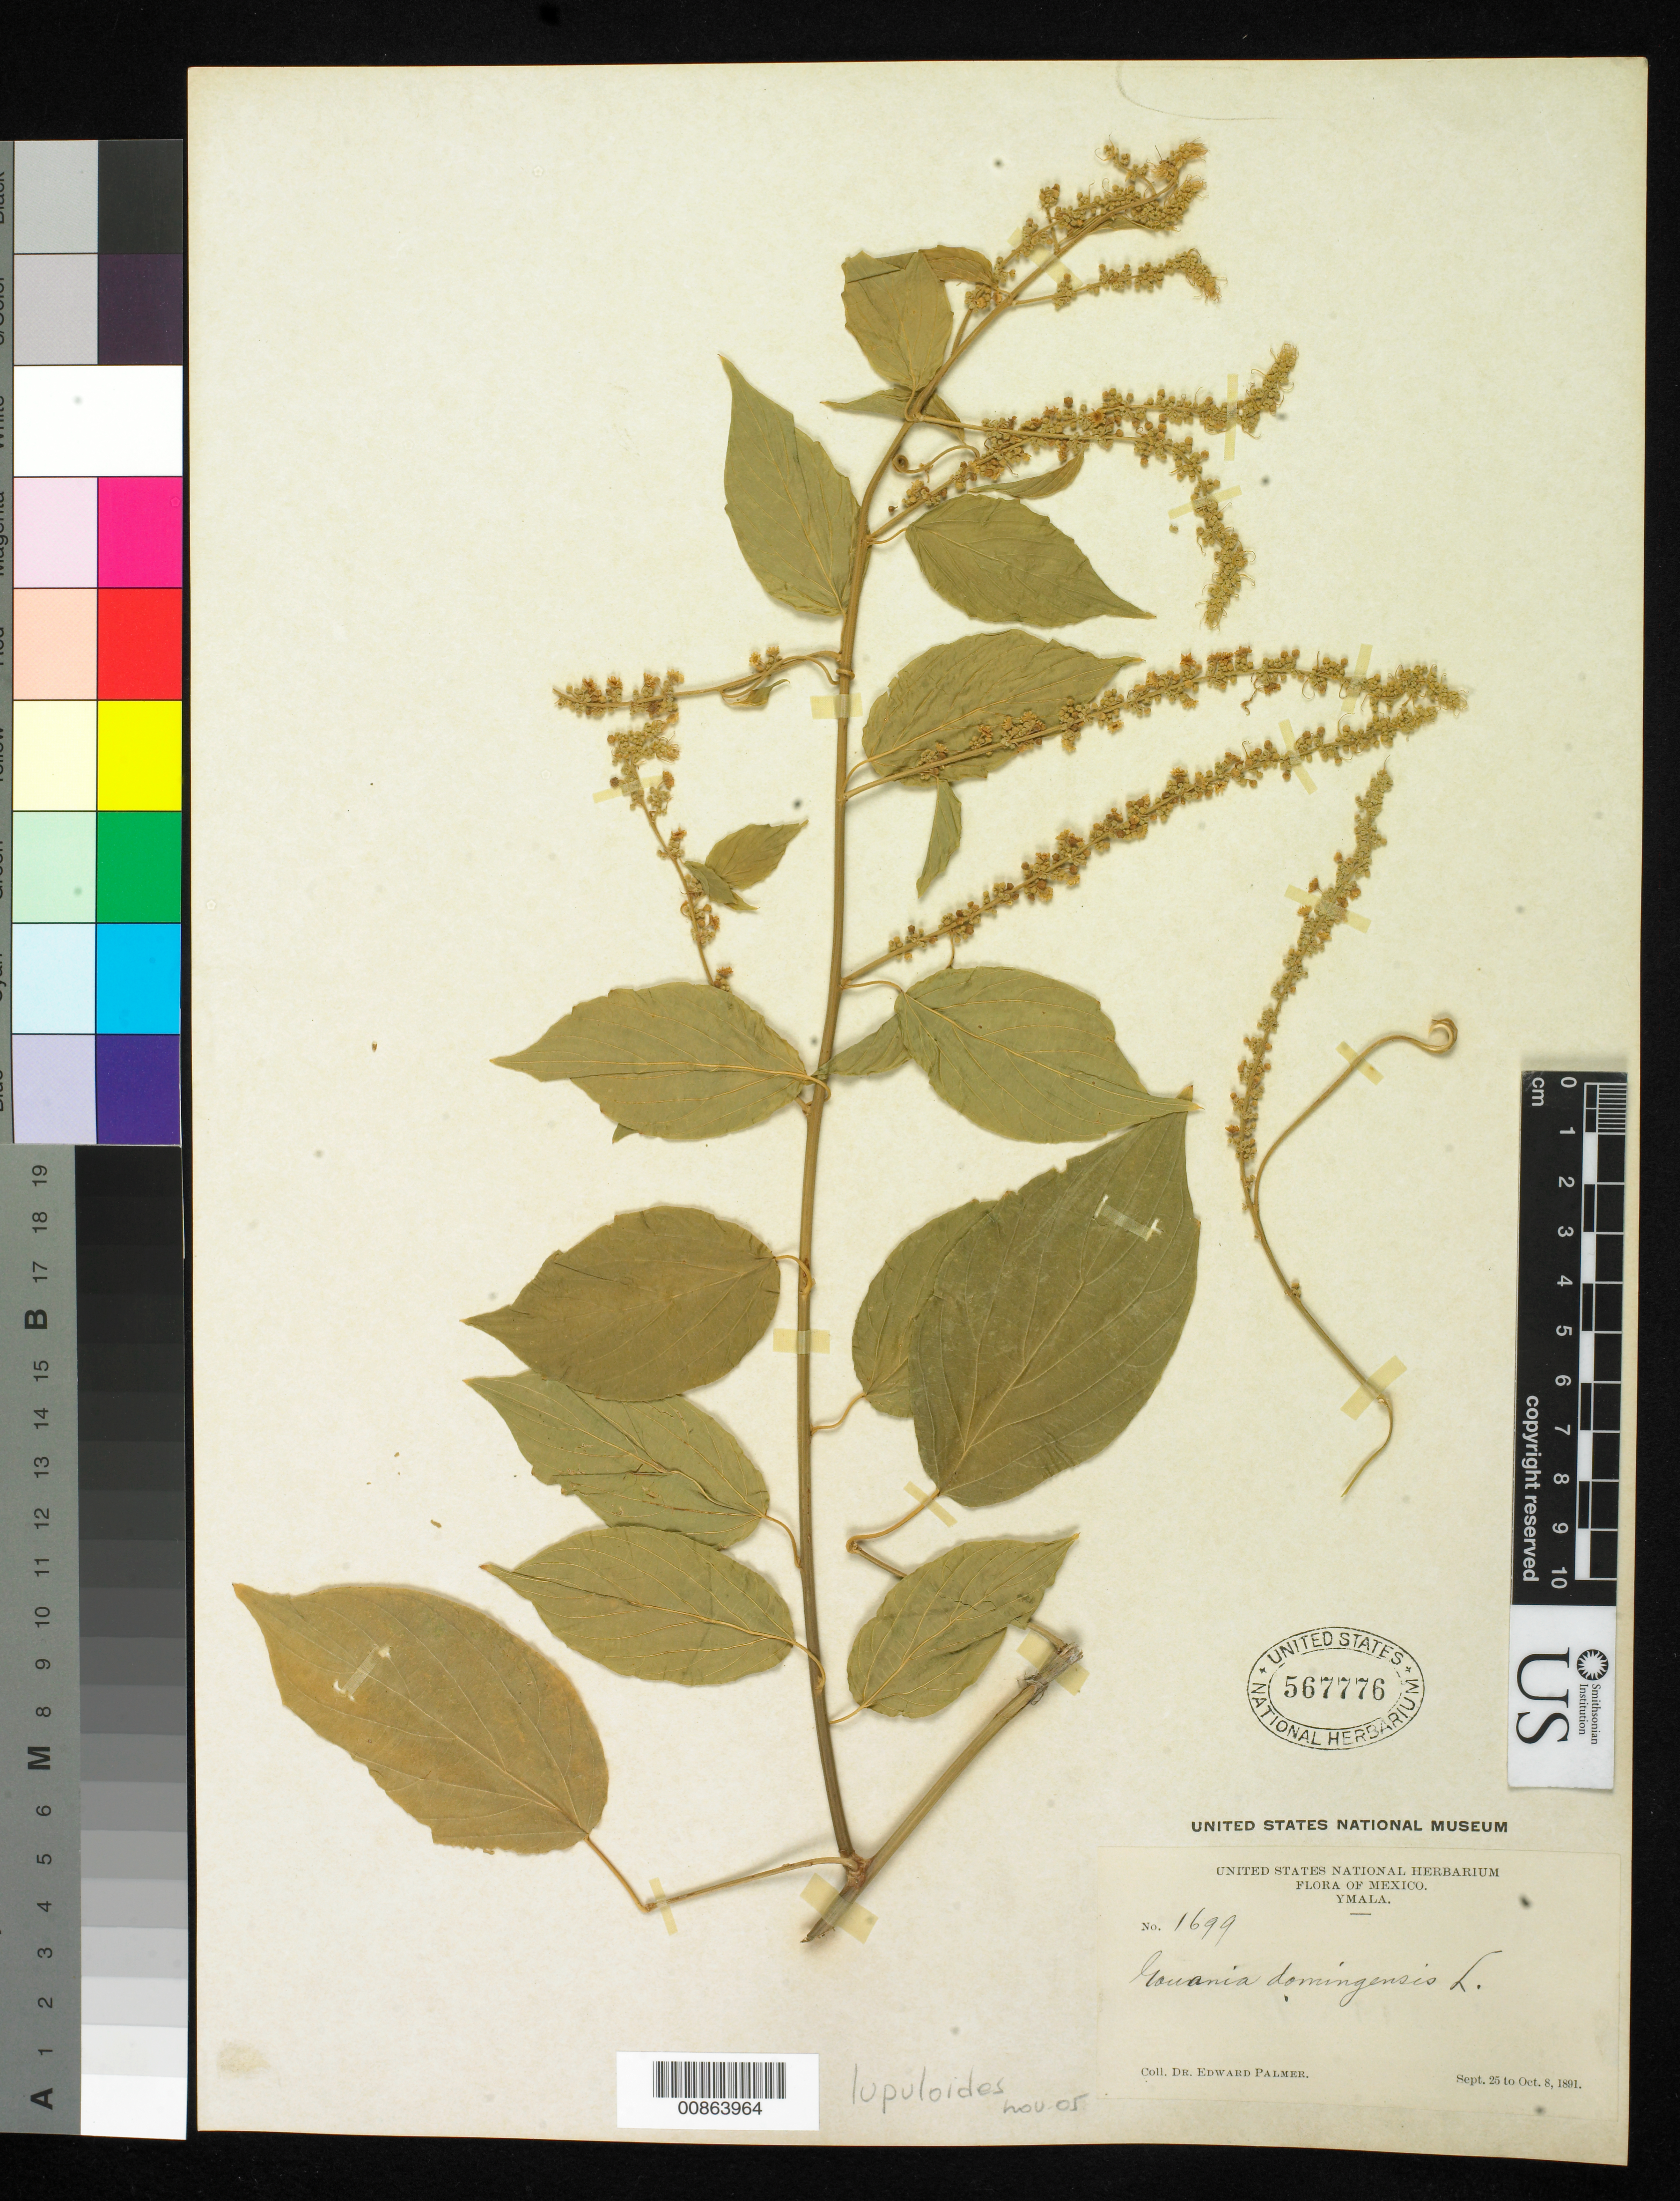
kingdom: Plantae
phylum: Tracheophyta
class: Magnoliopsida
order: Rosales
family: Rhamnaceae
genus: Gouania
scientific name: Gouania lupuloides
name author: (L.) Urb.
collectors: E. Palmer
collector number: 1699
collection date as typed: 25 Sep 1891 to 08 Oct 1891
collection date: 1891-09-25/1891-10-08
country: Mexico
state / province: Sinaloa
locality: Ymala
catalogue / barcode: US 567776